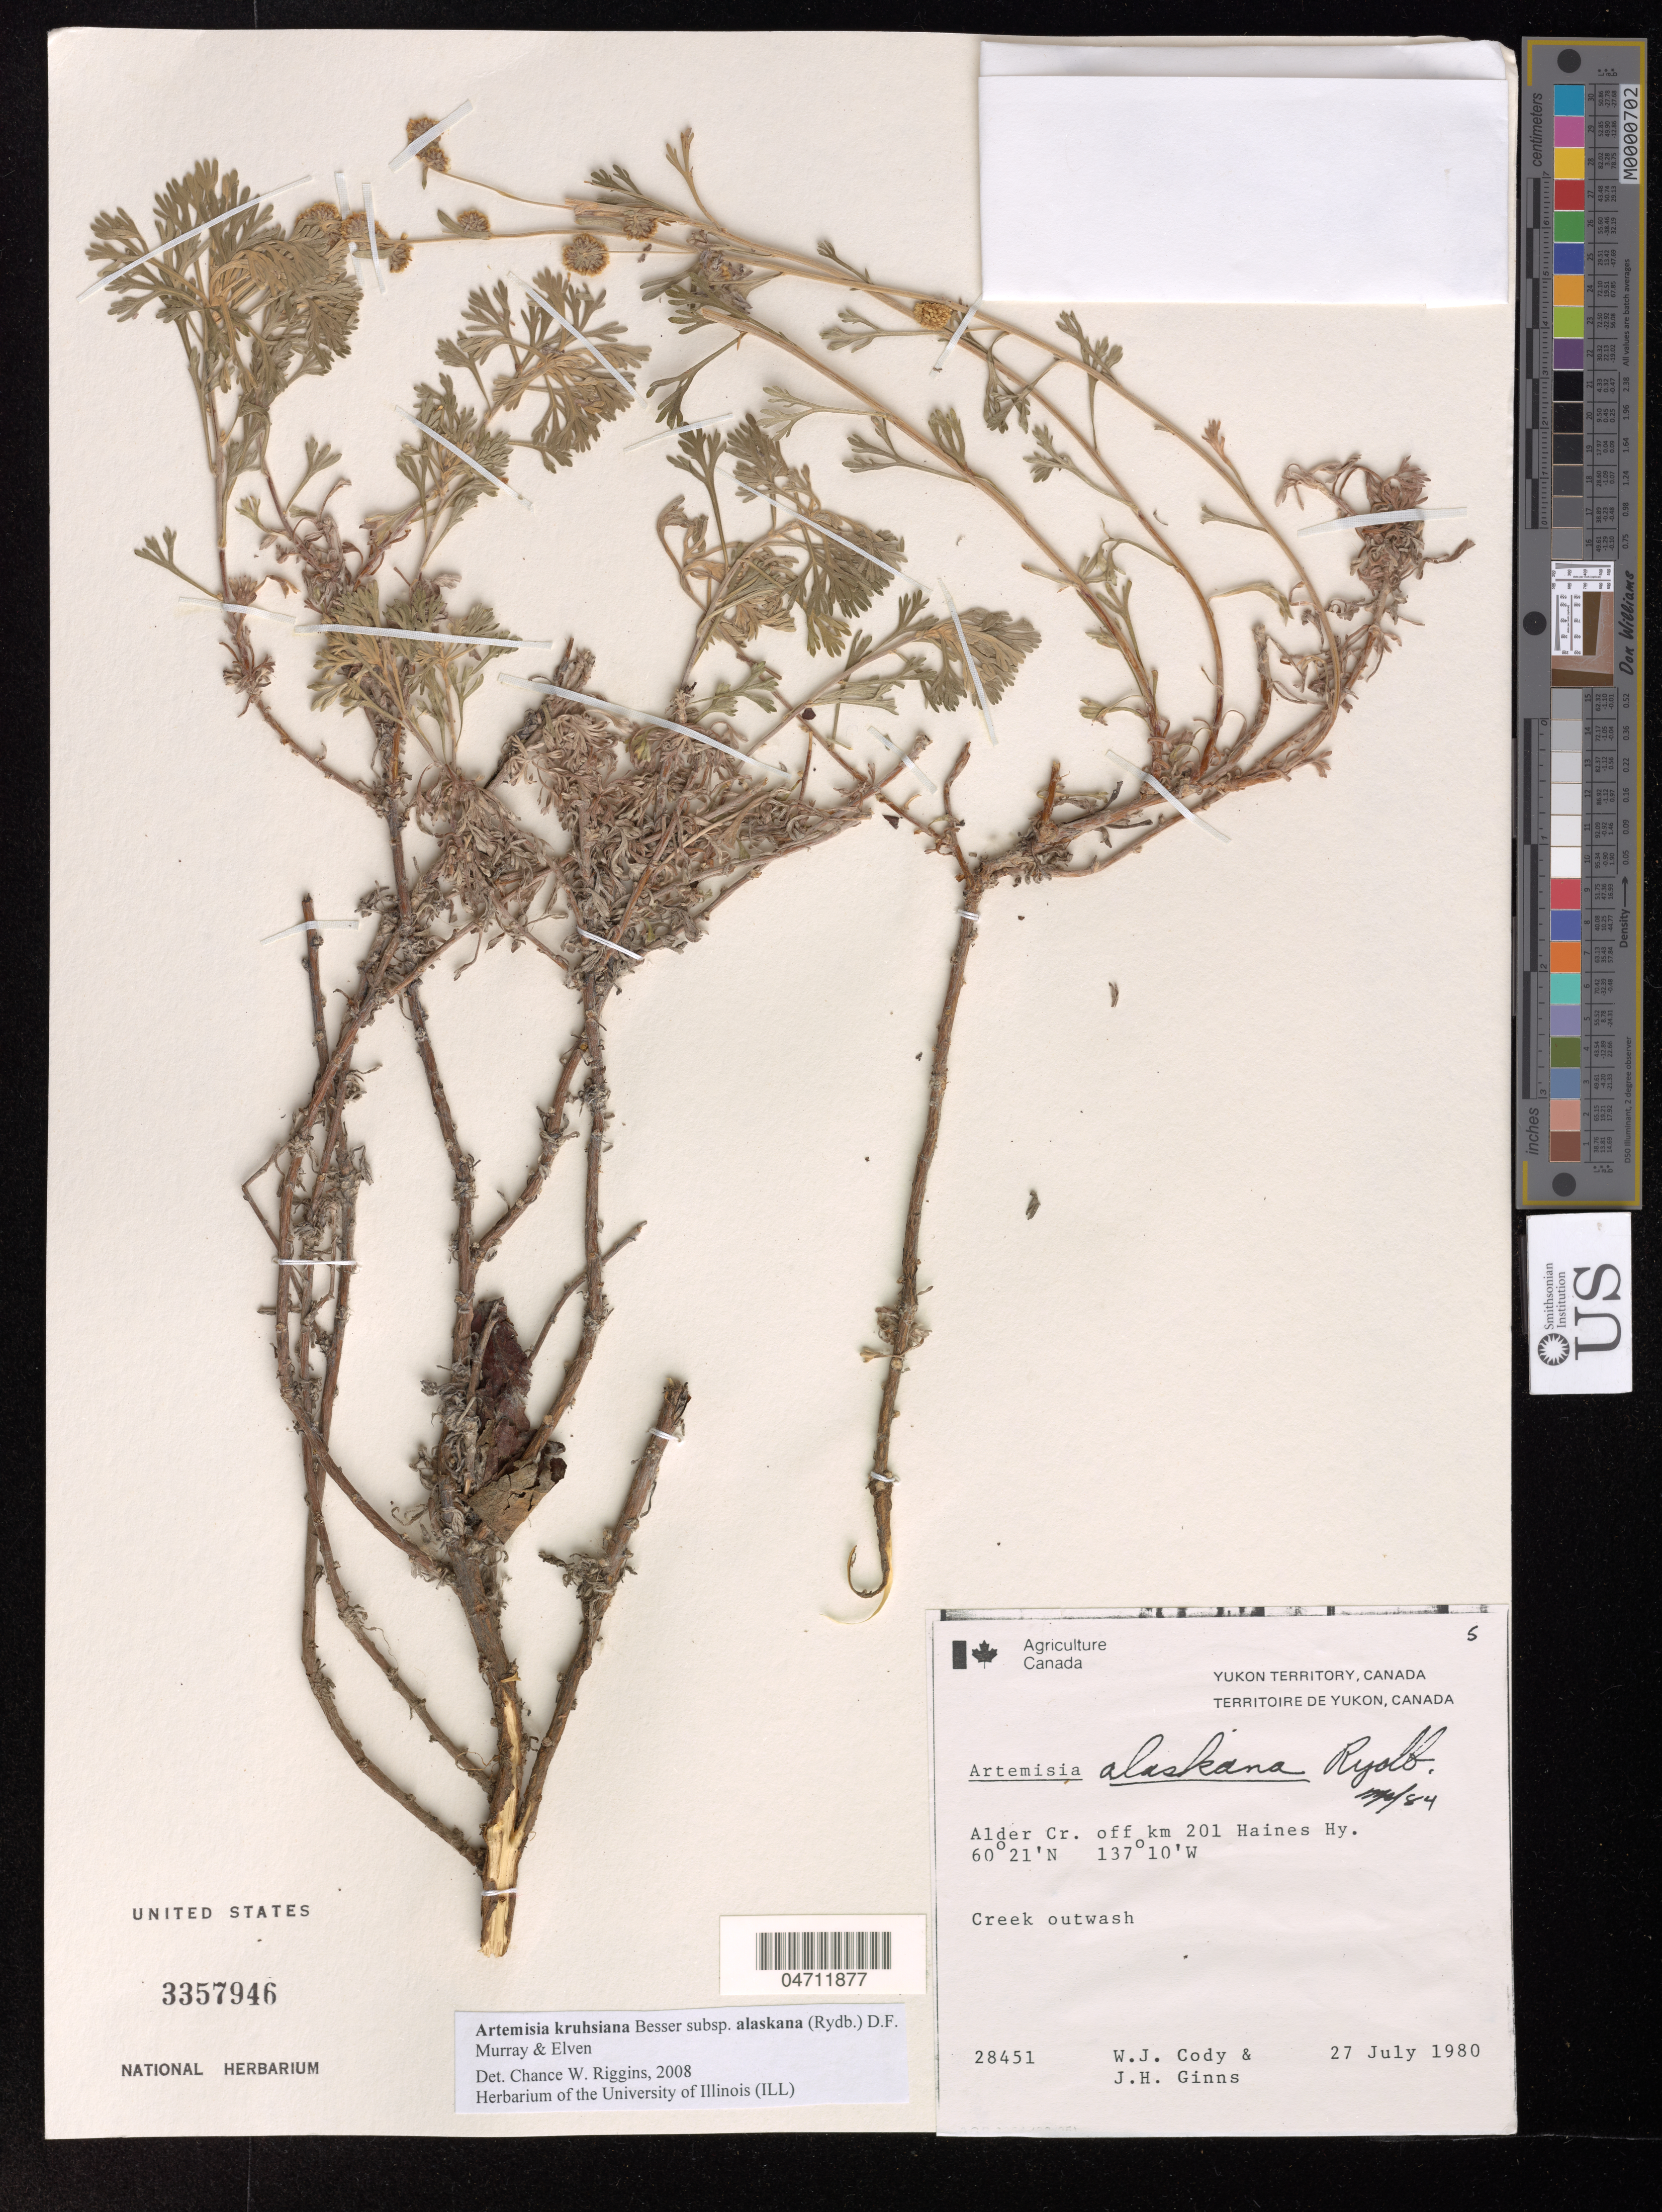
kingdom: Plantae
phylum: Tracheophyta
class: Magnoliopsida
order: Asterales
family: Asteraceae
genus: Artemisia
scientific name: Artemisia kruhsiana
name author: Besser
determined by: Riggins, Chance W.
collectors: W. Cody & J. Ginns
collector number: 28451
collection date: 1980-07-27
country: Canada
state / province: Yukon Territory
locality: Alder Creek off km 201 Haines Hwy.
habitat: creek outwash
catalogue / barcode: US 3357946